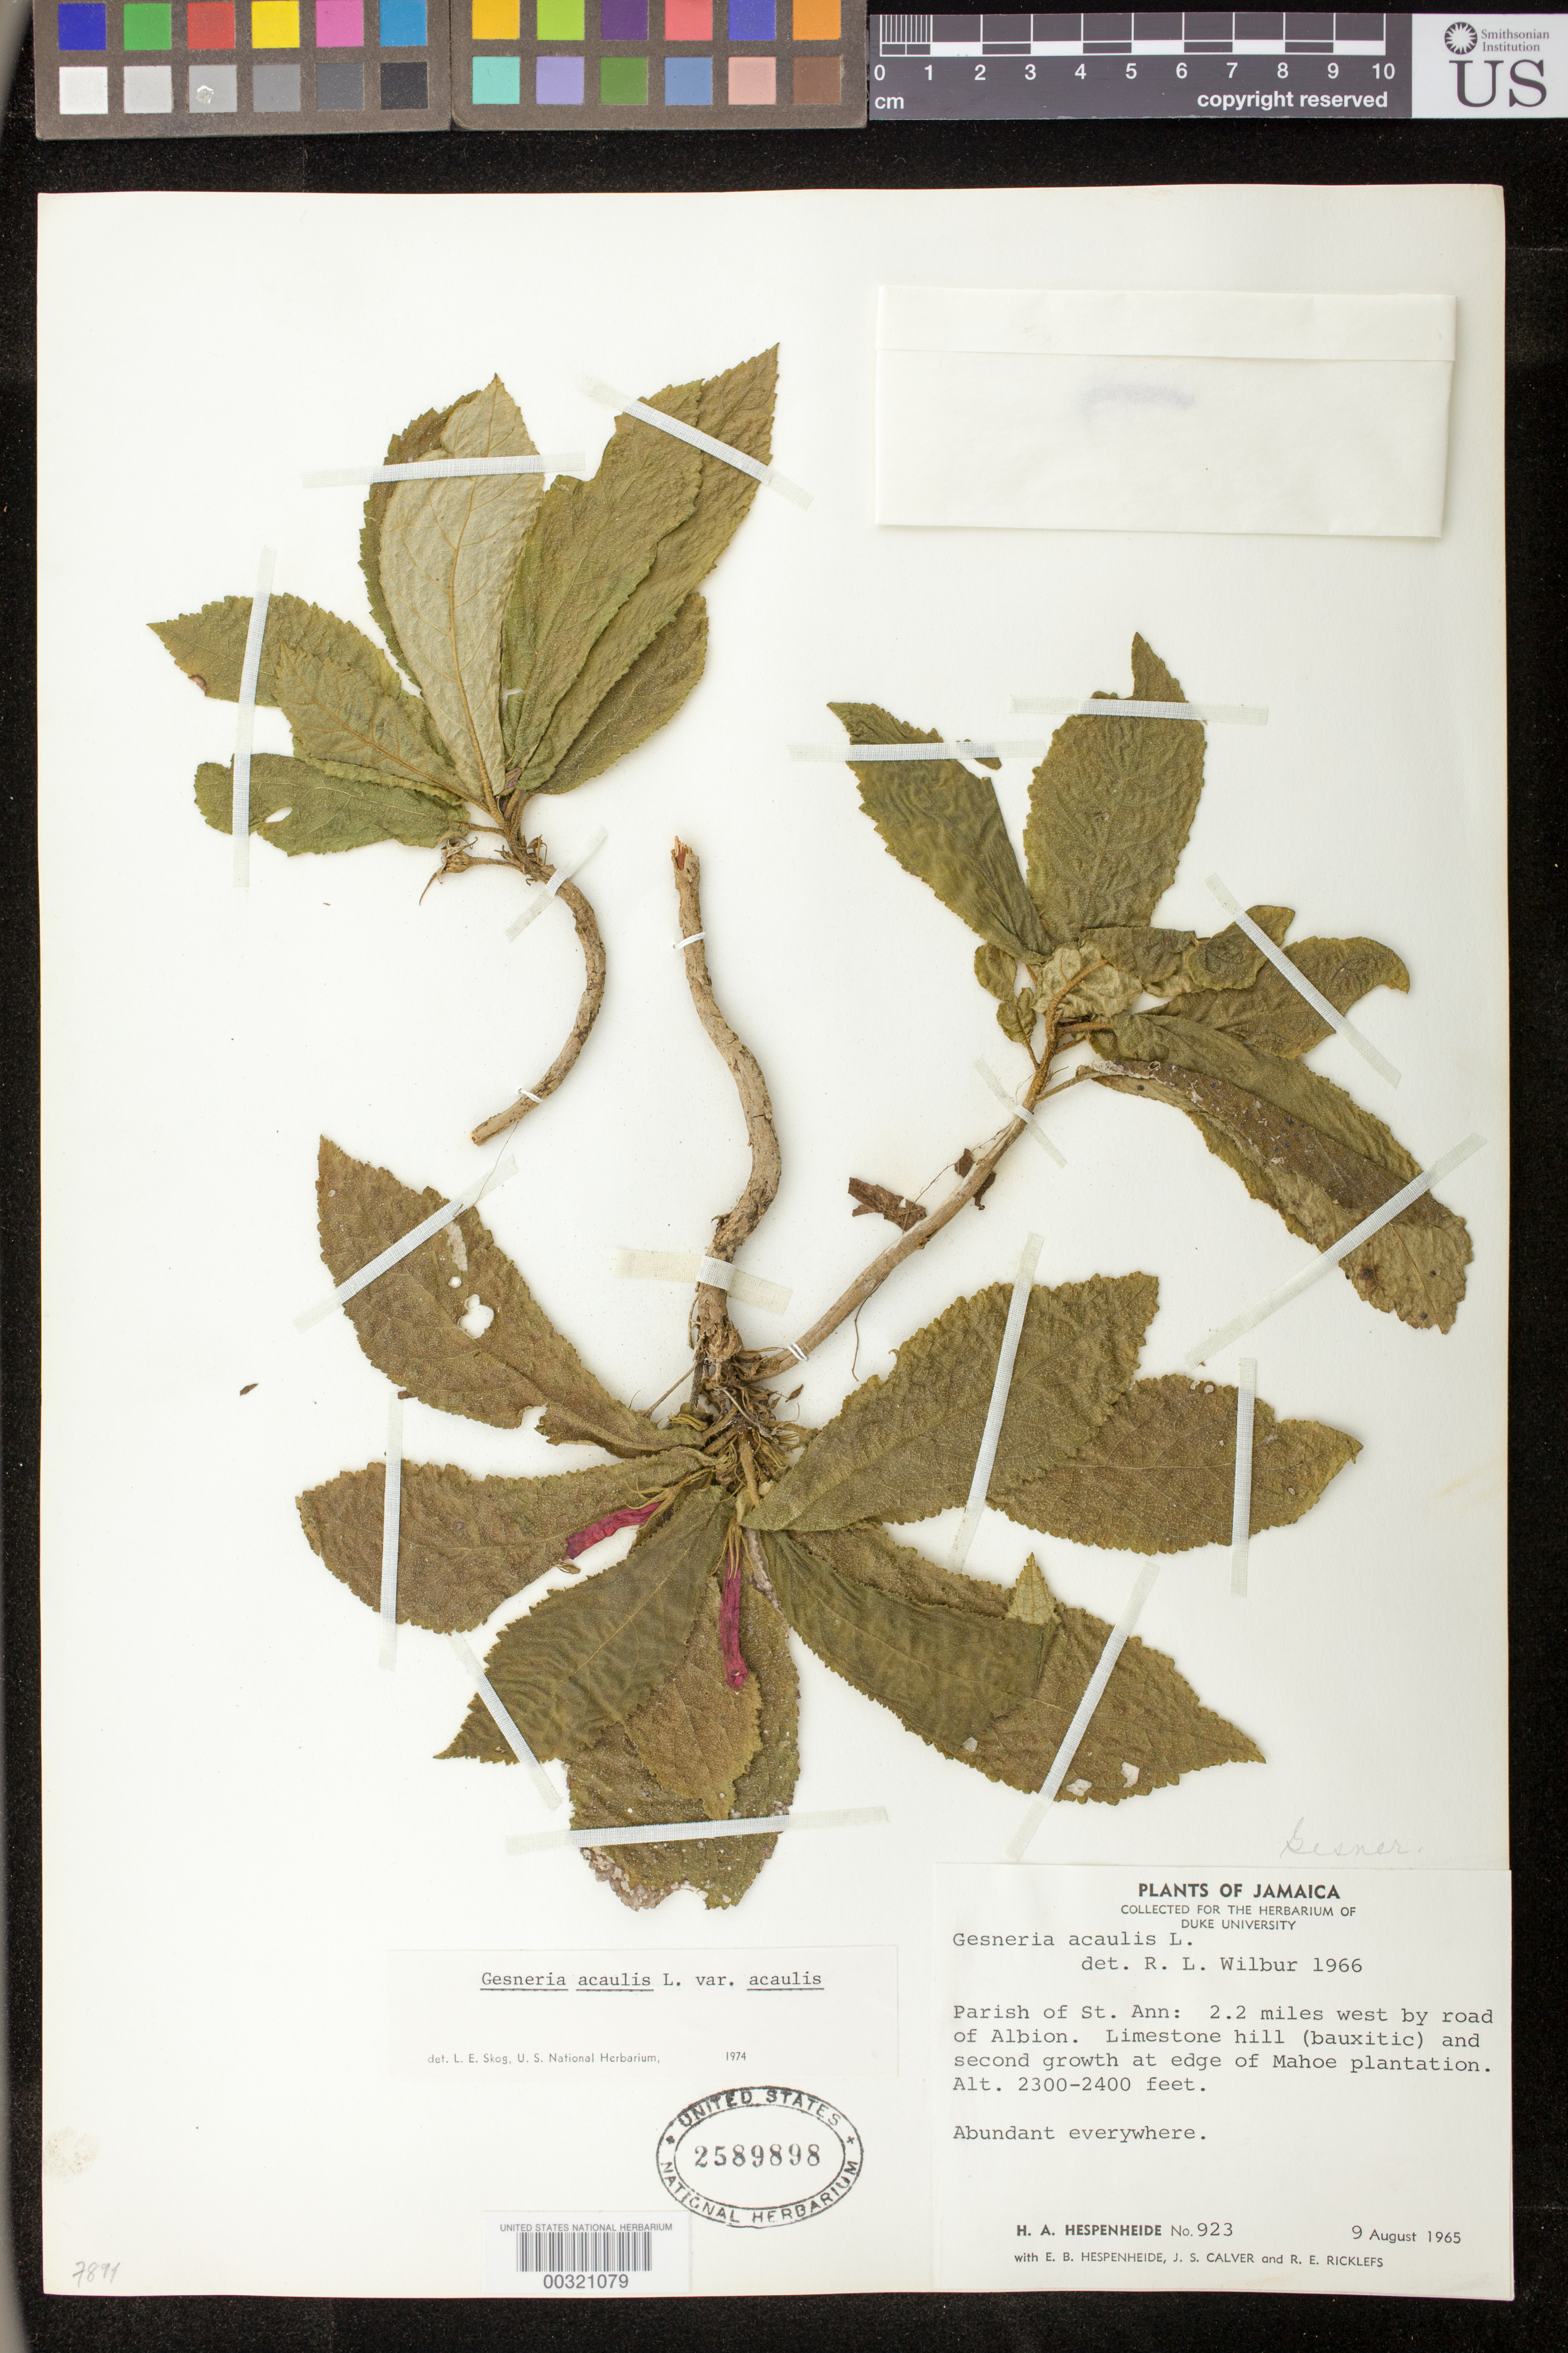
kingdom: Plantae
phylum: Tracheophyta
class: Magnoliopsida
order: Lamiales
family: Gesneriaceae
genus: Gesneria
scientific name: Gesneria acaulis var. acaulis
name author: L.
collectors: H. A. Hespenheide, E. Hespenheide, J. Calver & R. Ricklefs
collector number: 923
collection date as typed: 09 Aug 1965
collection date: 1965-08-09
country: Jamaica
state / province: Saint Ann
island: Jamaica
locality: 2.2 miles W by road of Albion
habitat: Limestone hill (bauxitic) and second growth at edge of Mahoe plantation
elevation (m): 701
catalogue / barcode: US 2589898